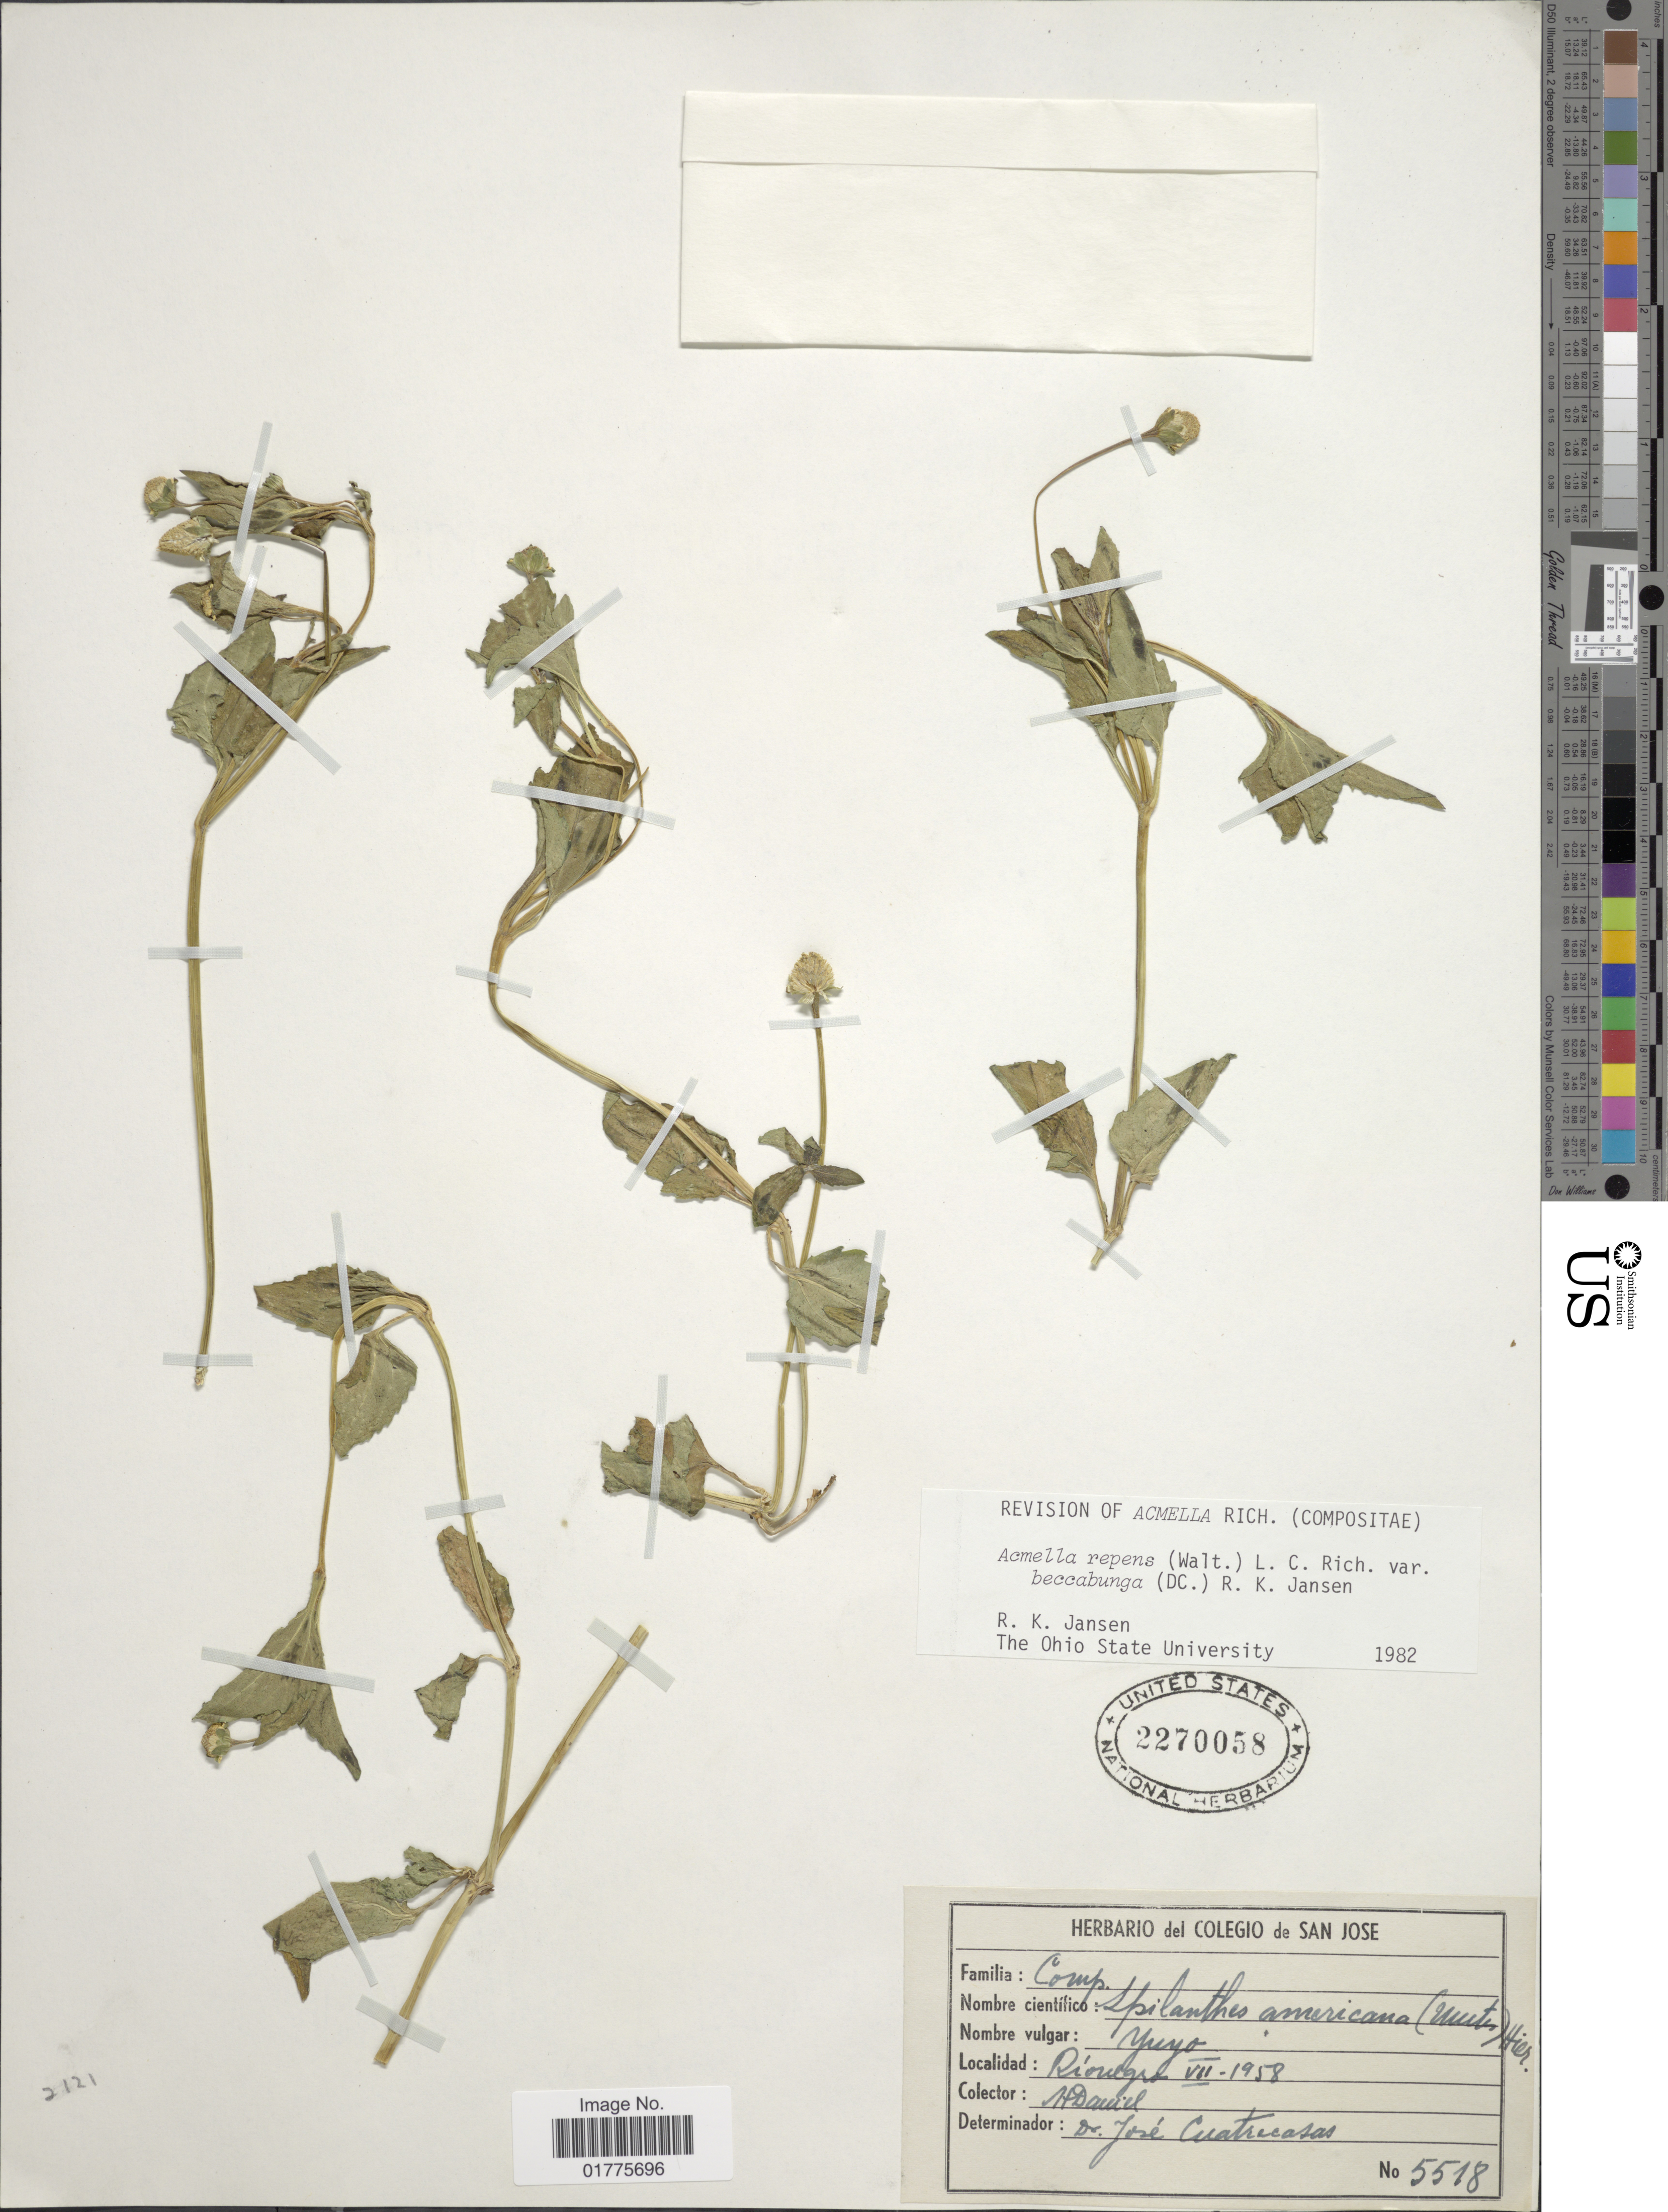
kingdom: Plantae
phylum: Tracheophyta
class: Magnoliopsida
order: Asterales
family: Asteraceae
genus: Acmella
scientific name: Acmella repens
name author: (Walter) Rich.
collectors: H. Daniel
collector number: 5518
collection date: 1958-07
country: Colombia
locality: Rionegro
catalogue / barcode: US 2270058